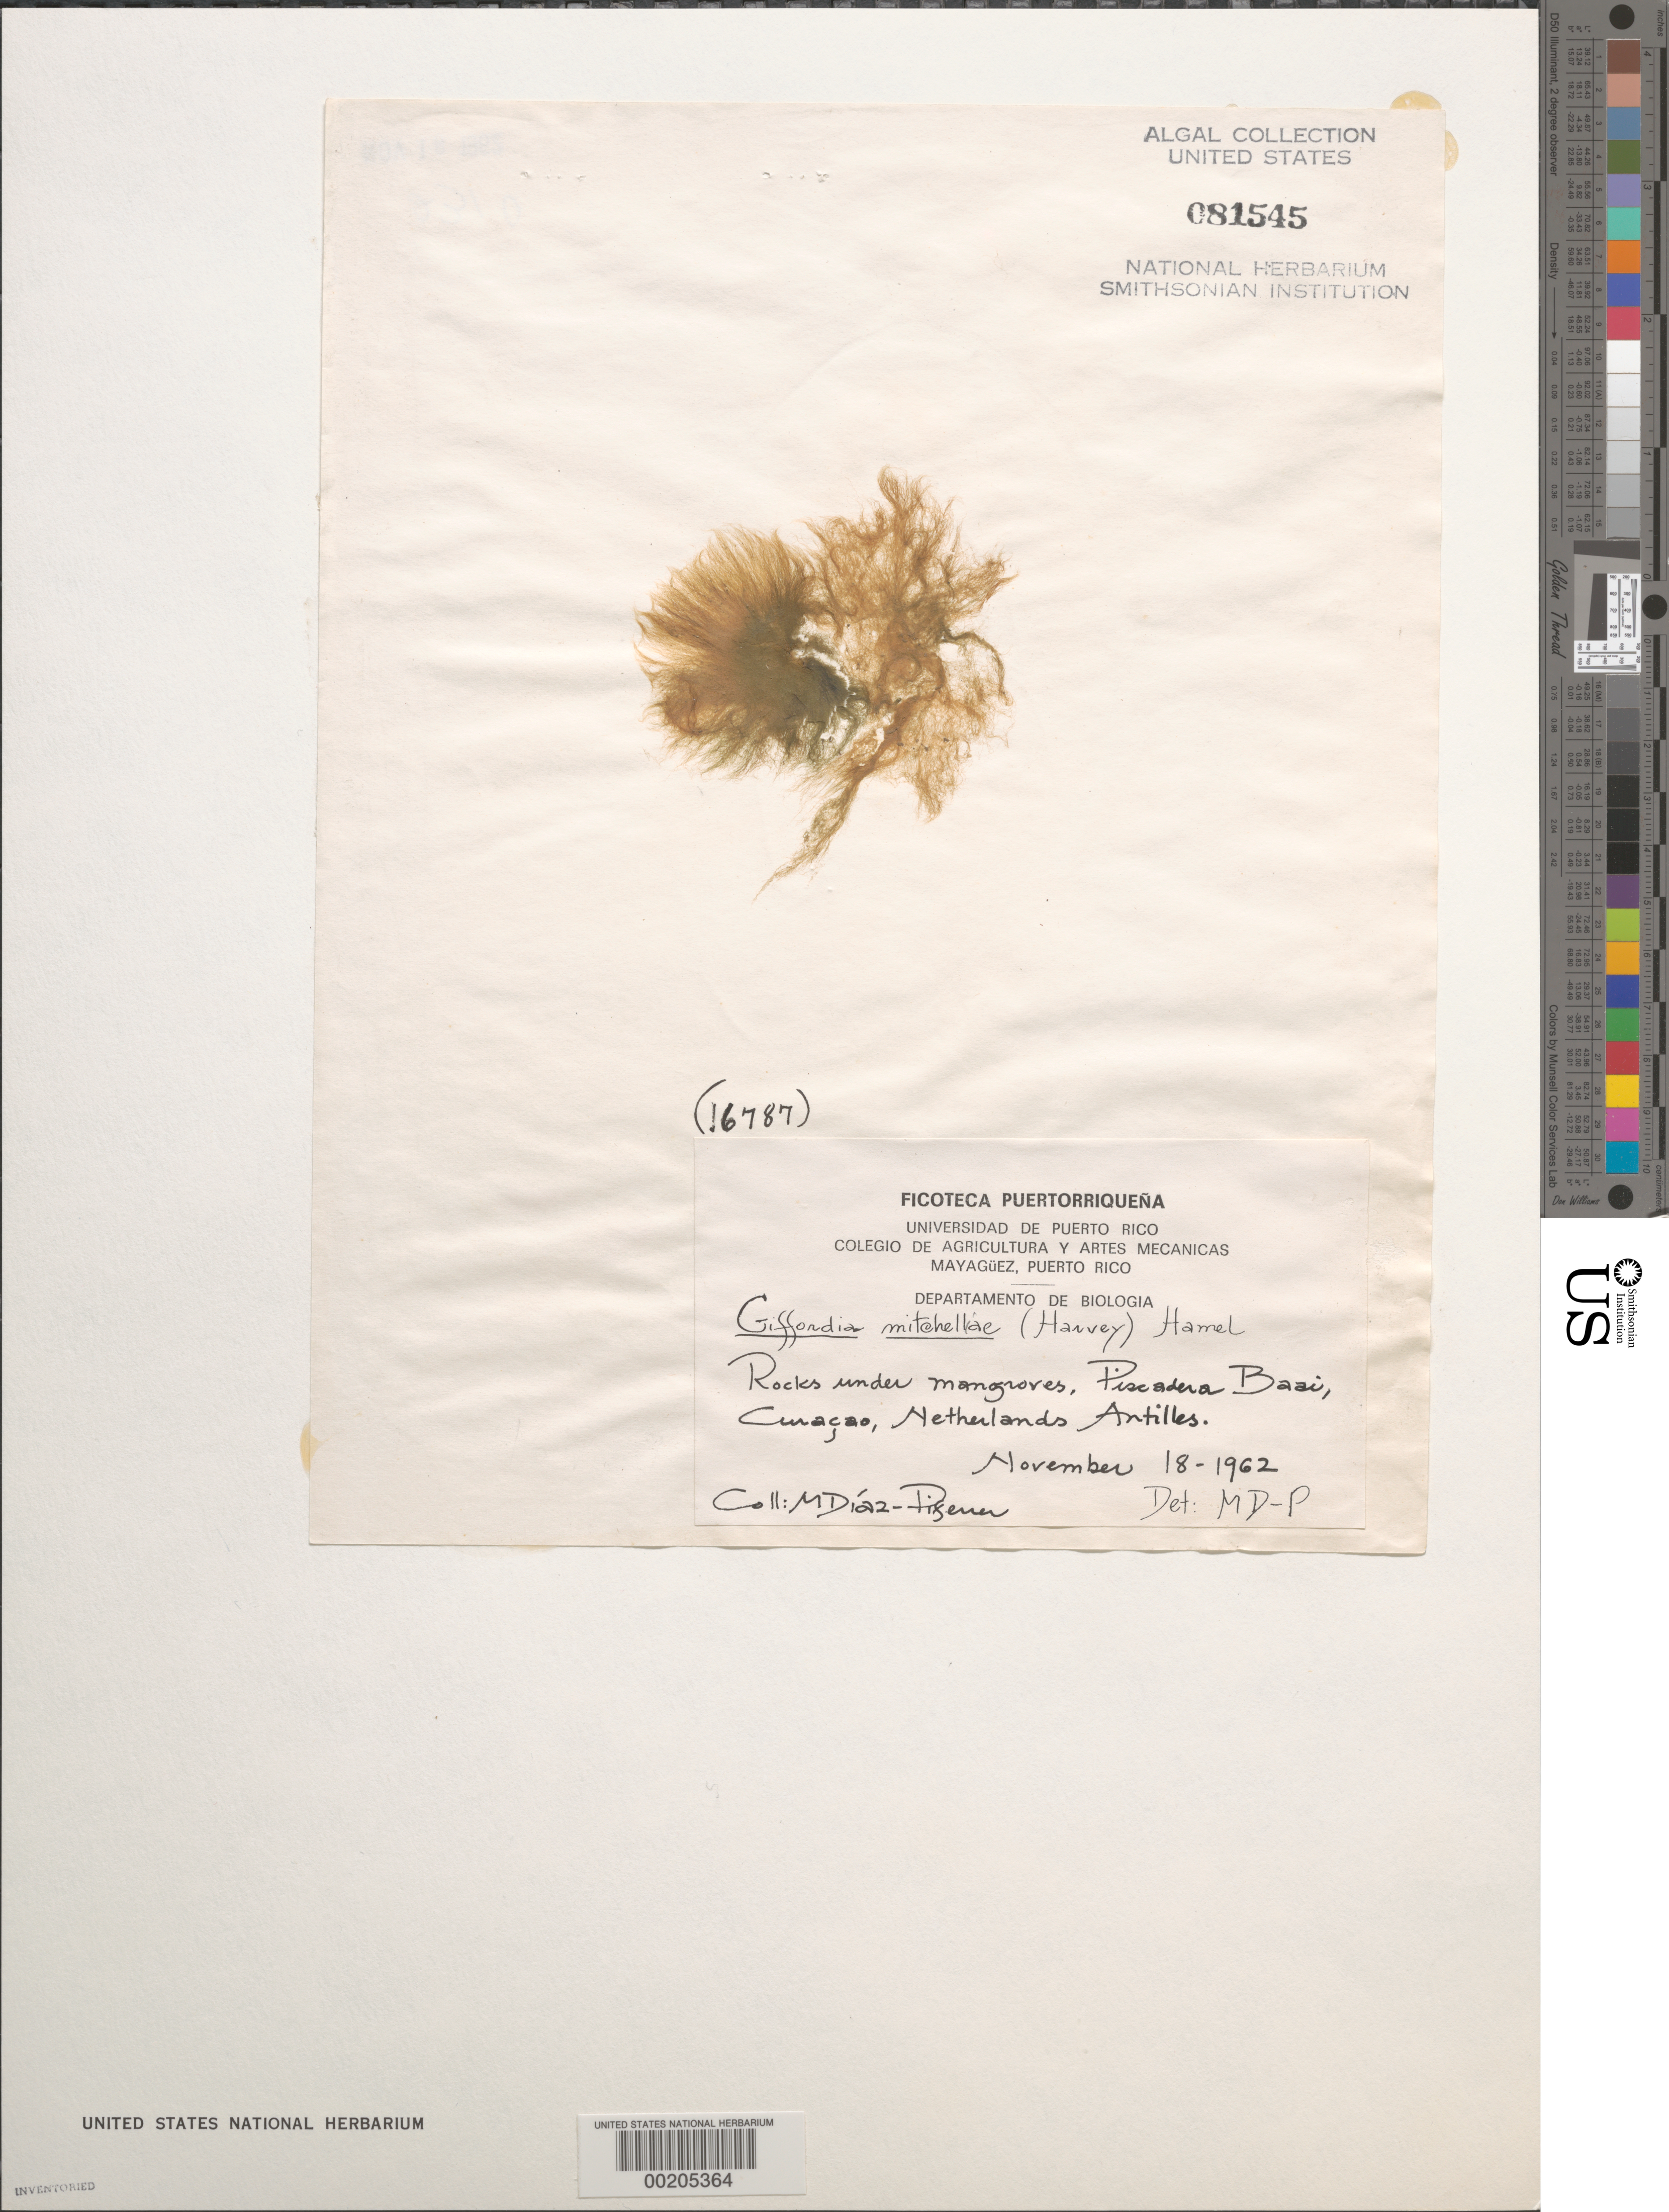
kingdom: Chromista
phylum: Ochrophyta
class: Phaeophyceae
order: Ectocarpales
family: Acinetosporaceae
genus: Feldmannia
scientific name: Feldmannia mitchelliae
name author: (Harv.) H.-S. Kim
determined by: Algae name updating Project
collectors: M. Diaz-Piferrer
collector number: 16787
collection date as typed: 18 Nov 1962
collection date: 1962-11-18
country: Curaçao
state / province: ABC Islands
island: Curaçao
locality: Piscadera Baai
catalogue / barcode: US 81545